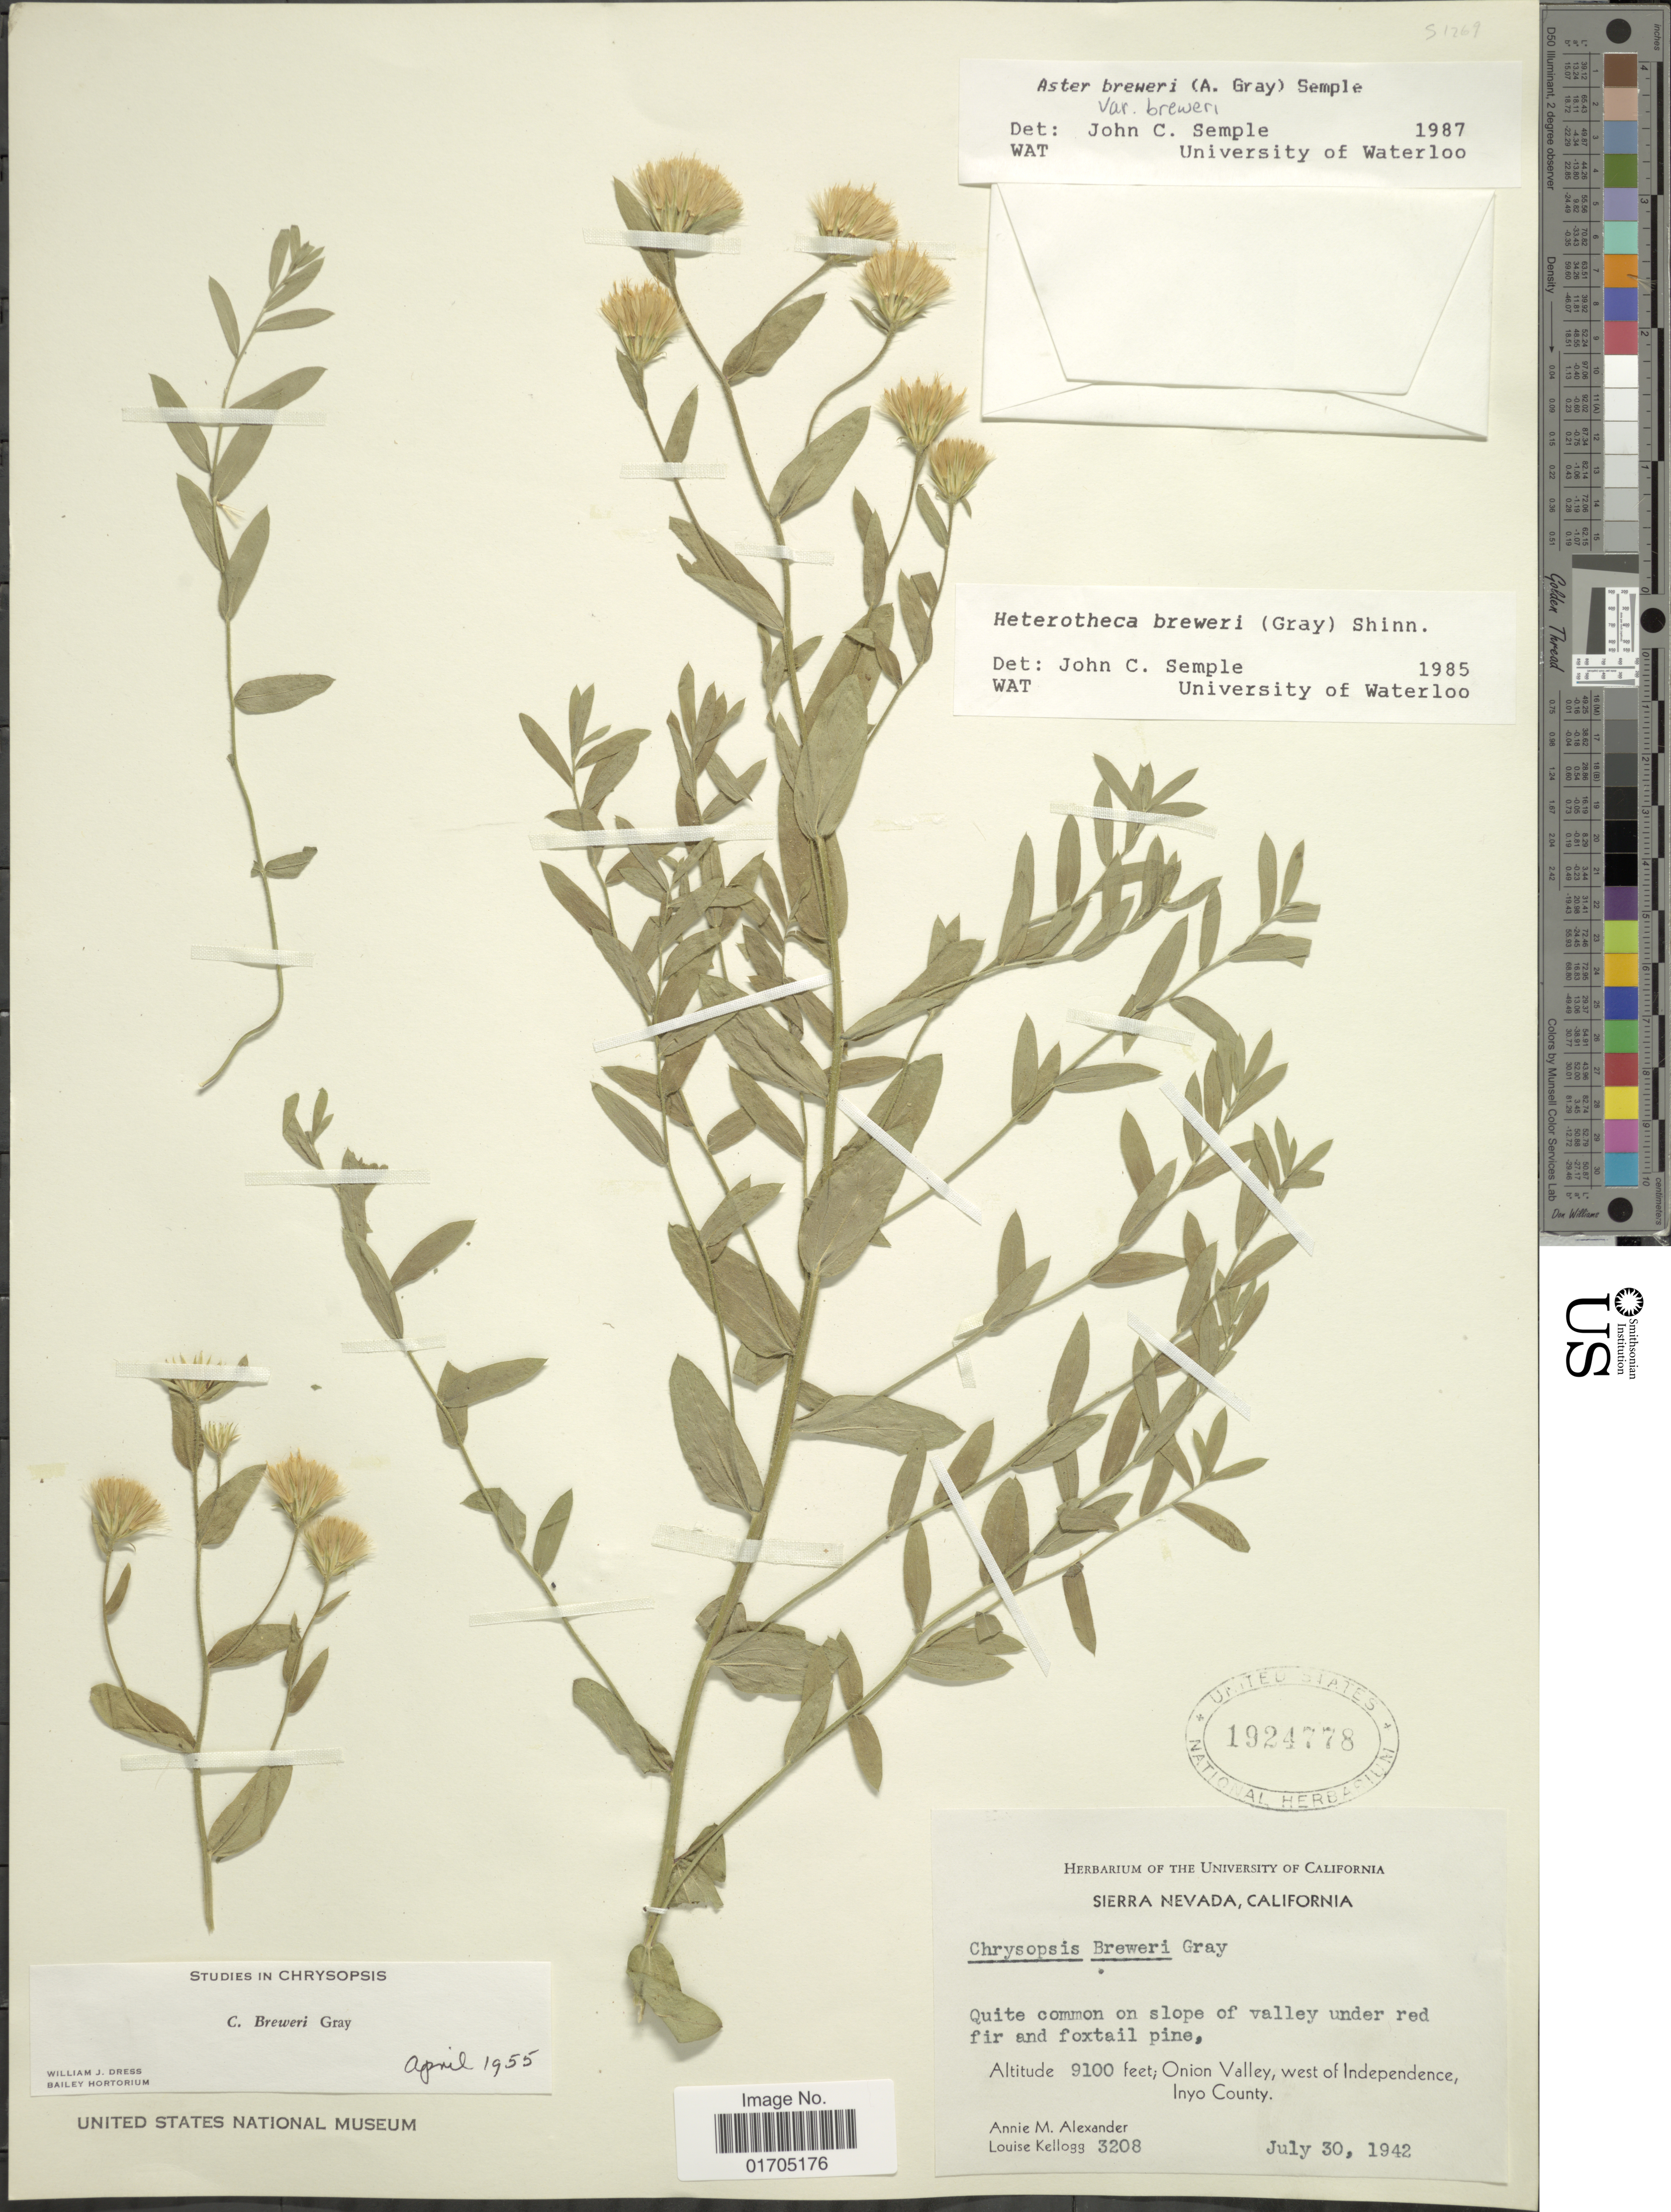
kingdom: Plantae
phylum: Tracheophyta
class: Magnoliopsida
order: Asterales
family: Asteraceae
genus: Eucephalus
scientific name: Eucephalus breweri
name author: (A. Gray) G.L. Nesom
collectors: A. M. Alexander & L. Kellogg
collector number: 3208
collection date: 1942-07-30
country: United States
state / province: California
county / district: Inyo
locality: Sierra Nevada, Quite common on slope of valley under red fir and foxtail pine, Onion Valley, west of Independence, Inyo County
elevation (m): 2774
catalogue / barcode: US 1924778